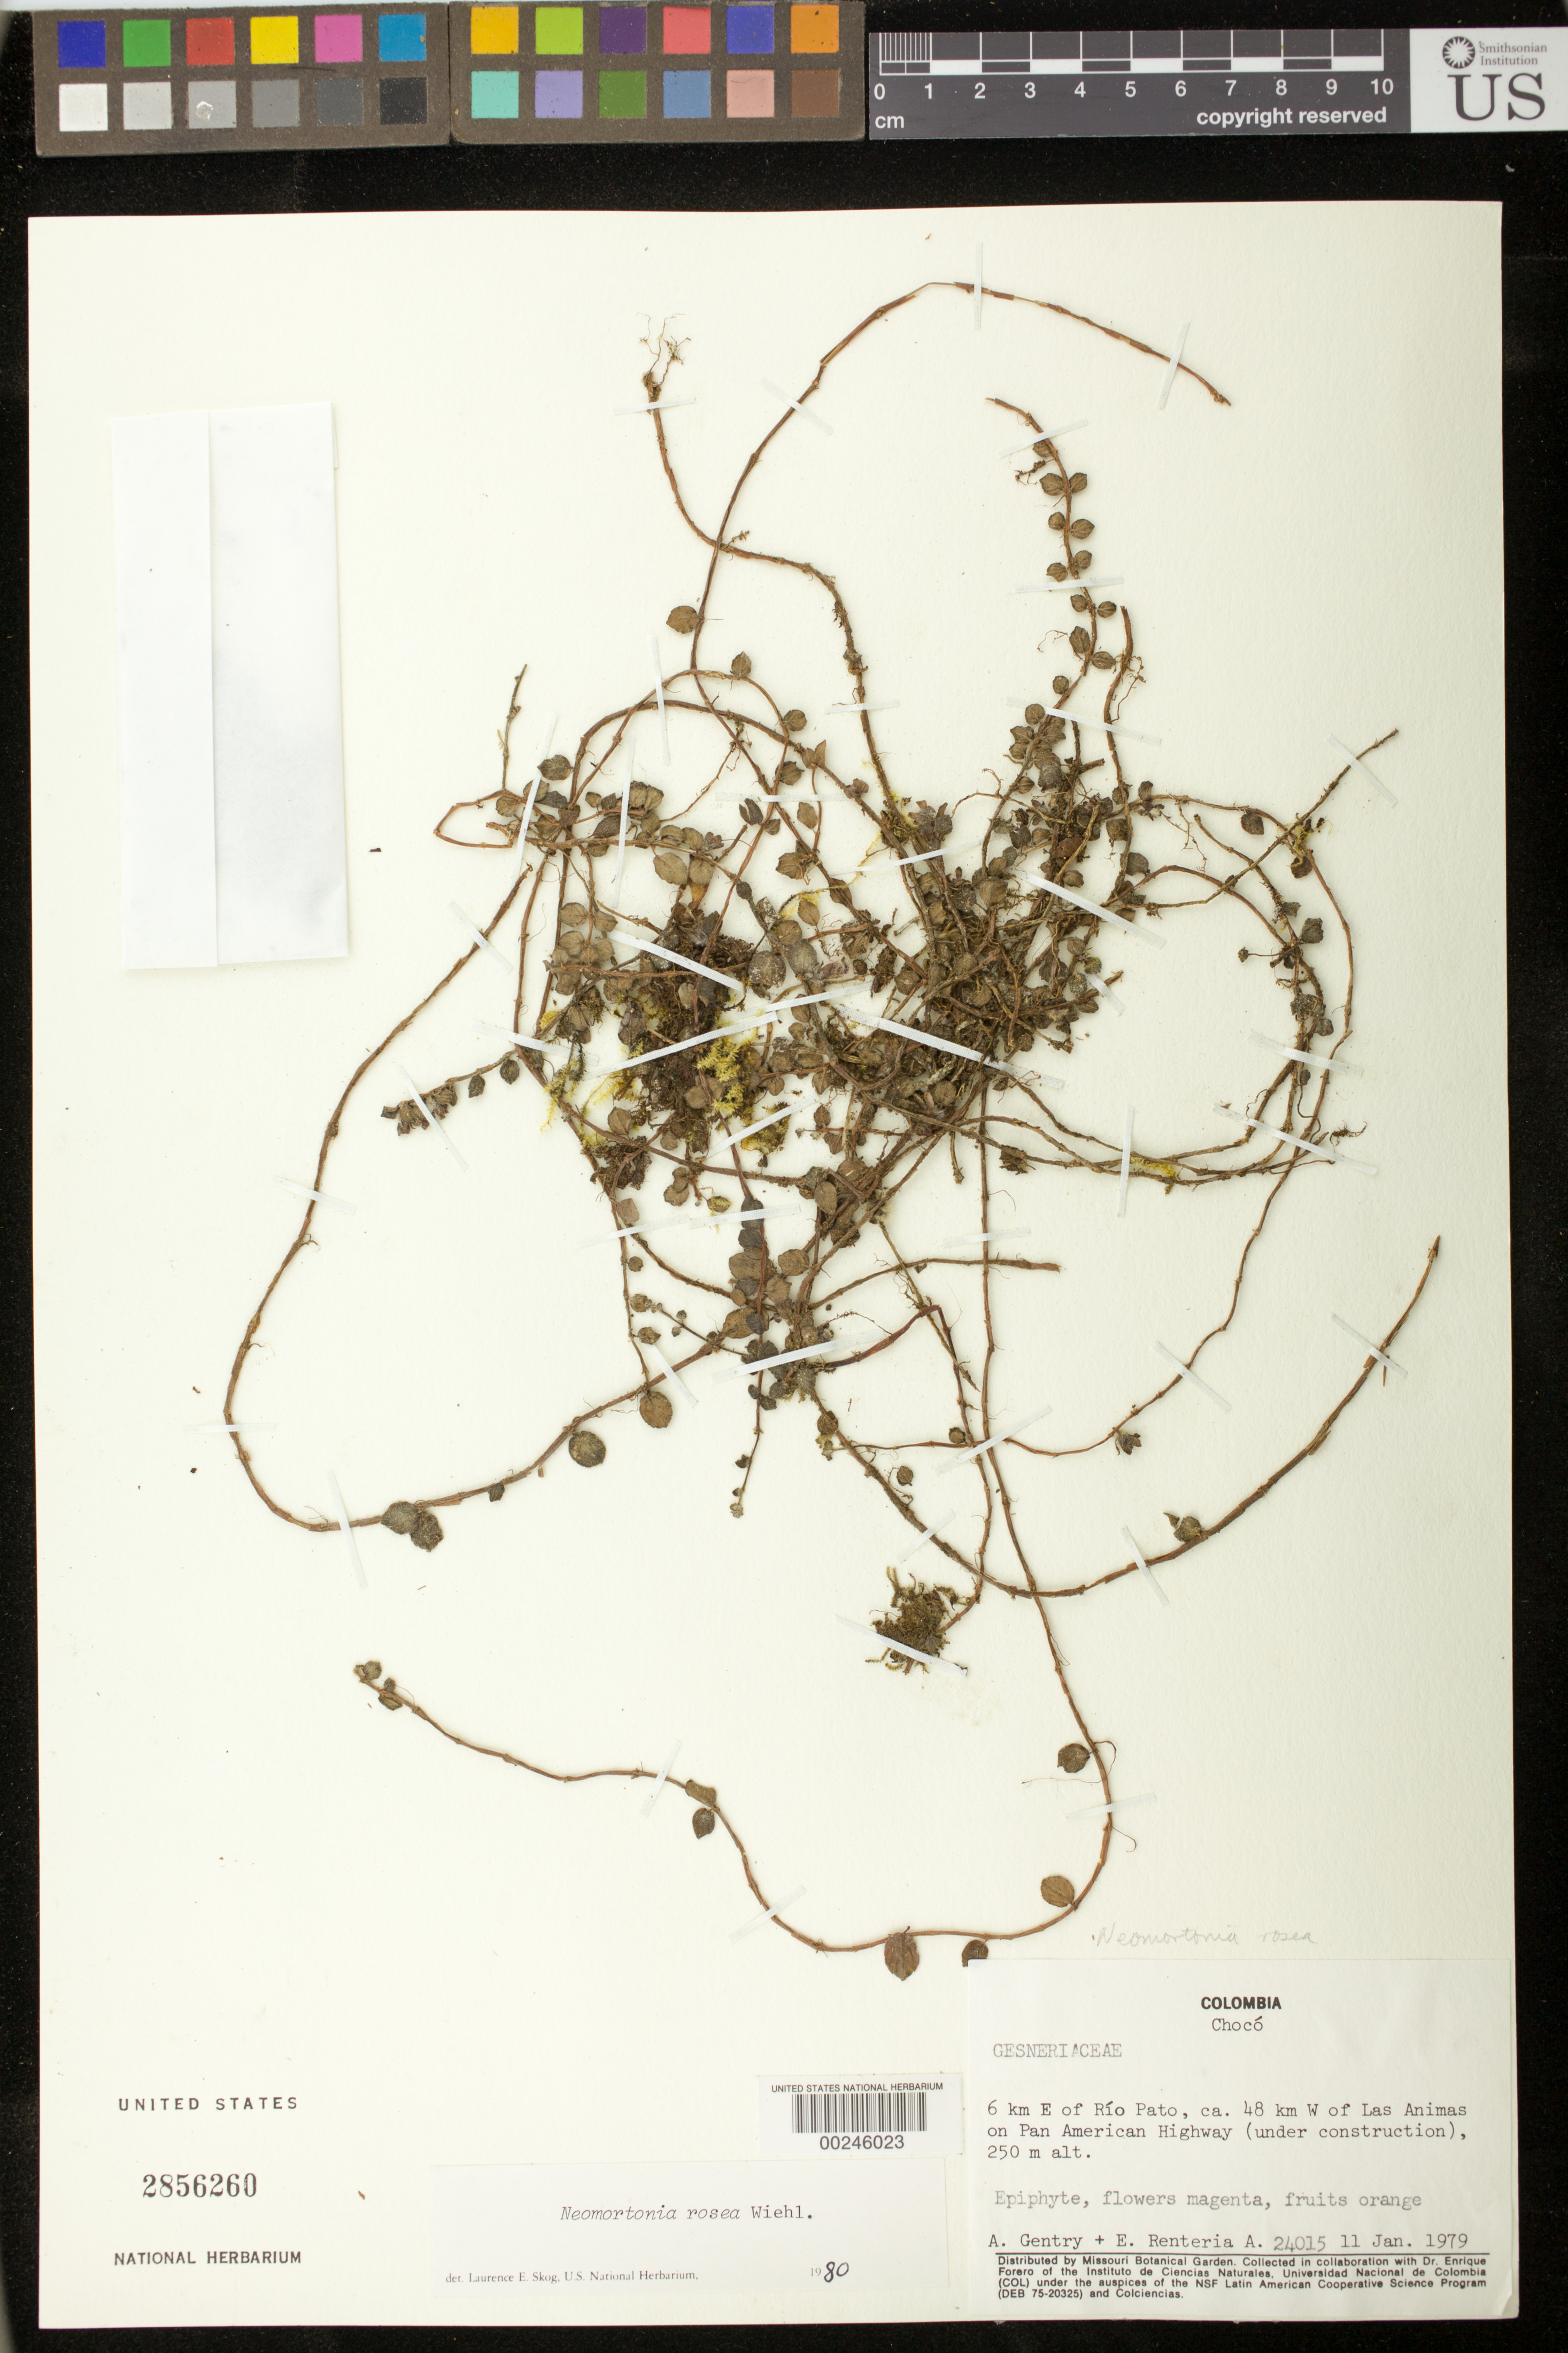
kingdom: Plantae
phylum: Tracheophyta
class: Magnoliopsida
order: Lamiales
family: Gesneriaceae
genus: Neomortonia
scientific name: Neomortonia rosea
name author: Wiehler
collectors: A. H. Gentry & E. Renteria A.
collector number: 24015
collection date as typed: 11 Jan 1979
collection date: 1979-01-11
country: Colombia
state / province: Chocó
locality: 6 km E of Rio Pato, ca 48 km W of Las Animas on Pan American highway (under construction)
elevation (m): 250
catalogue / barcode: US 2856260